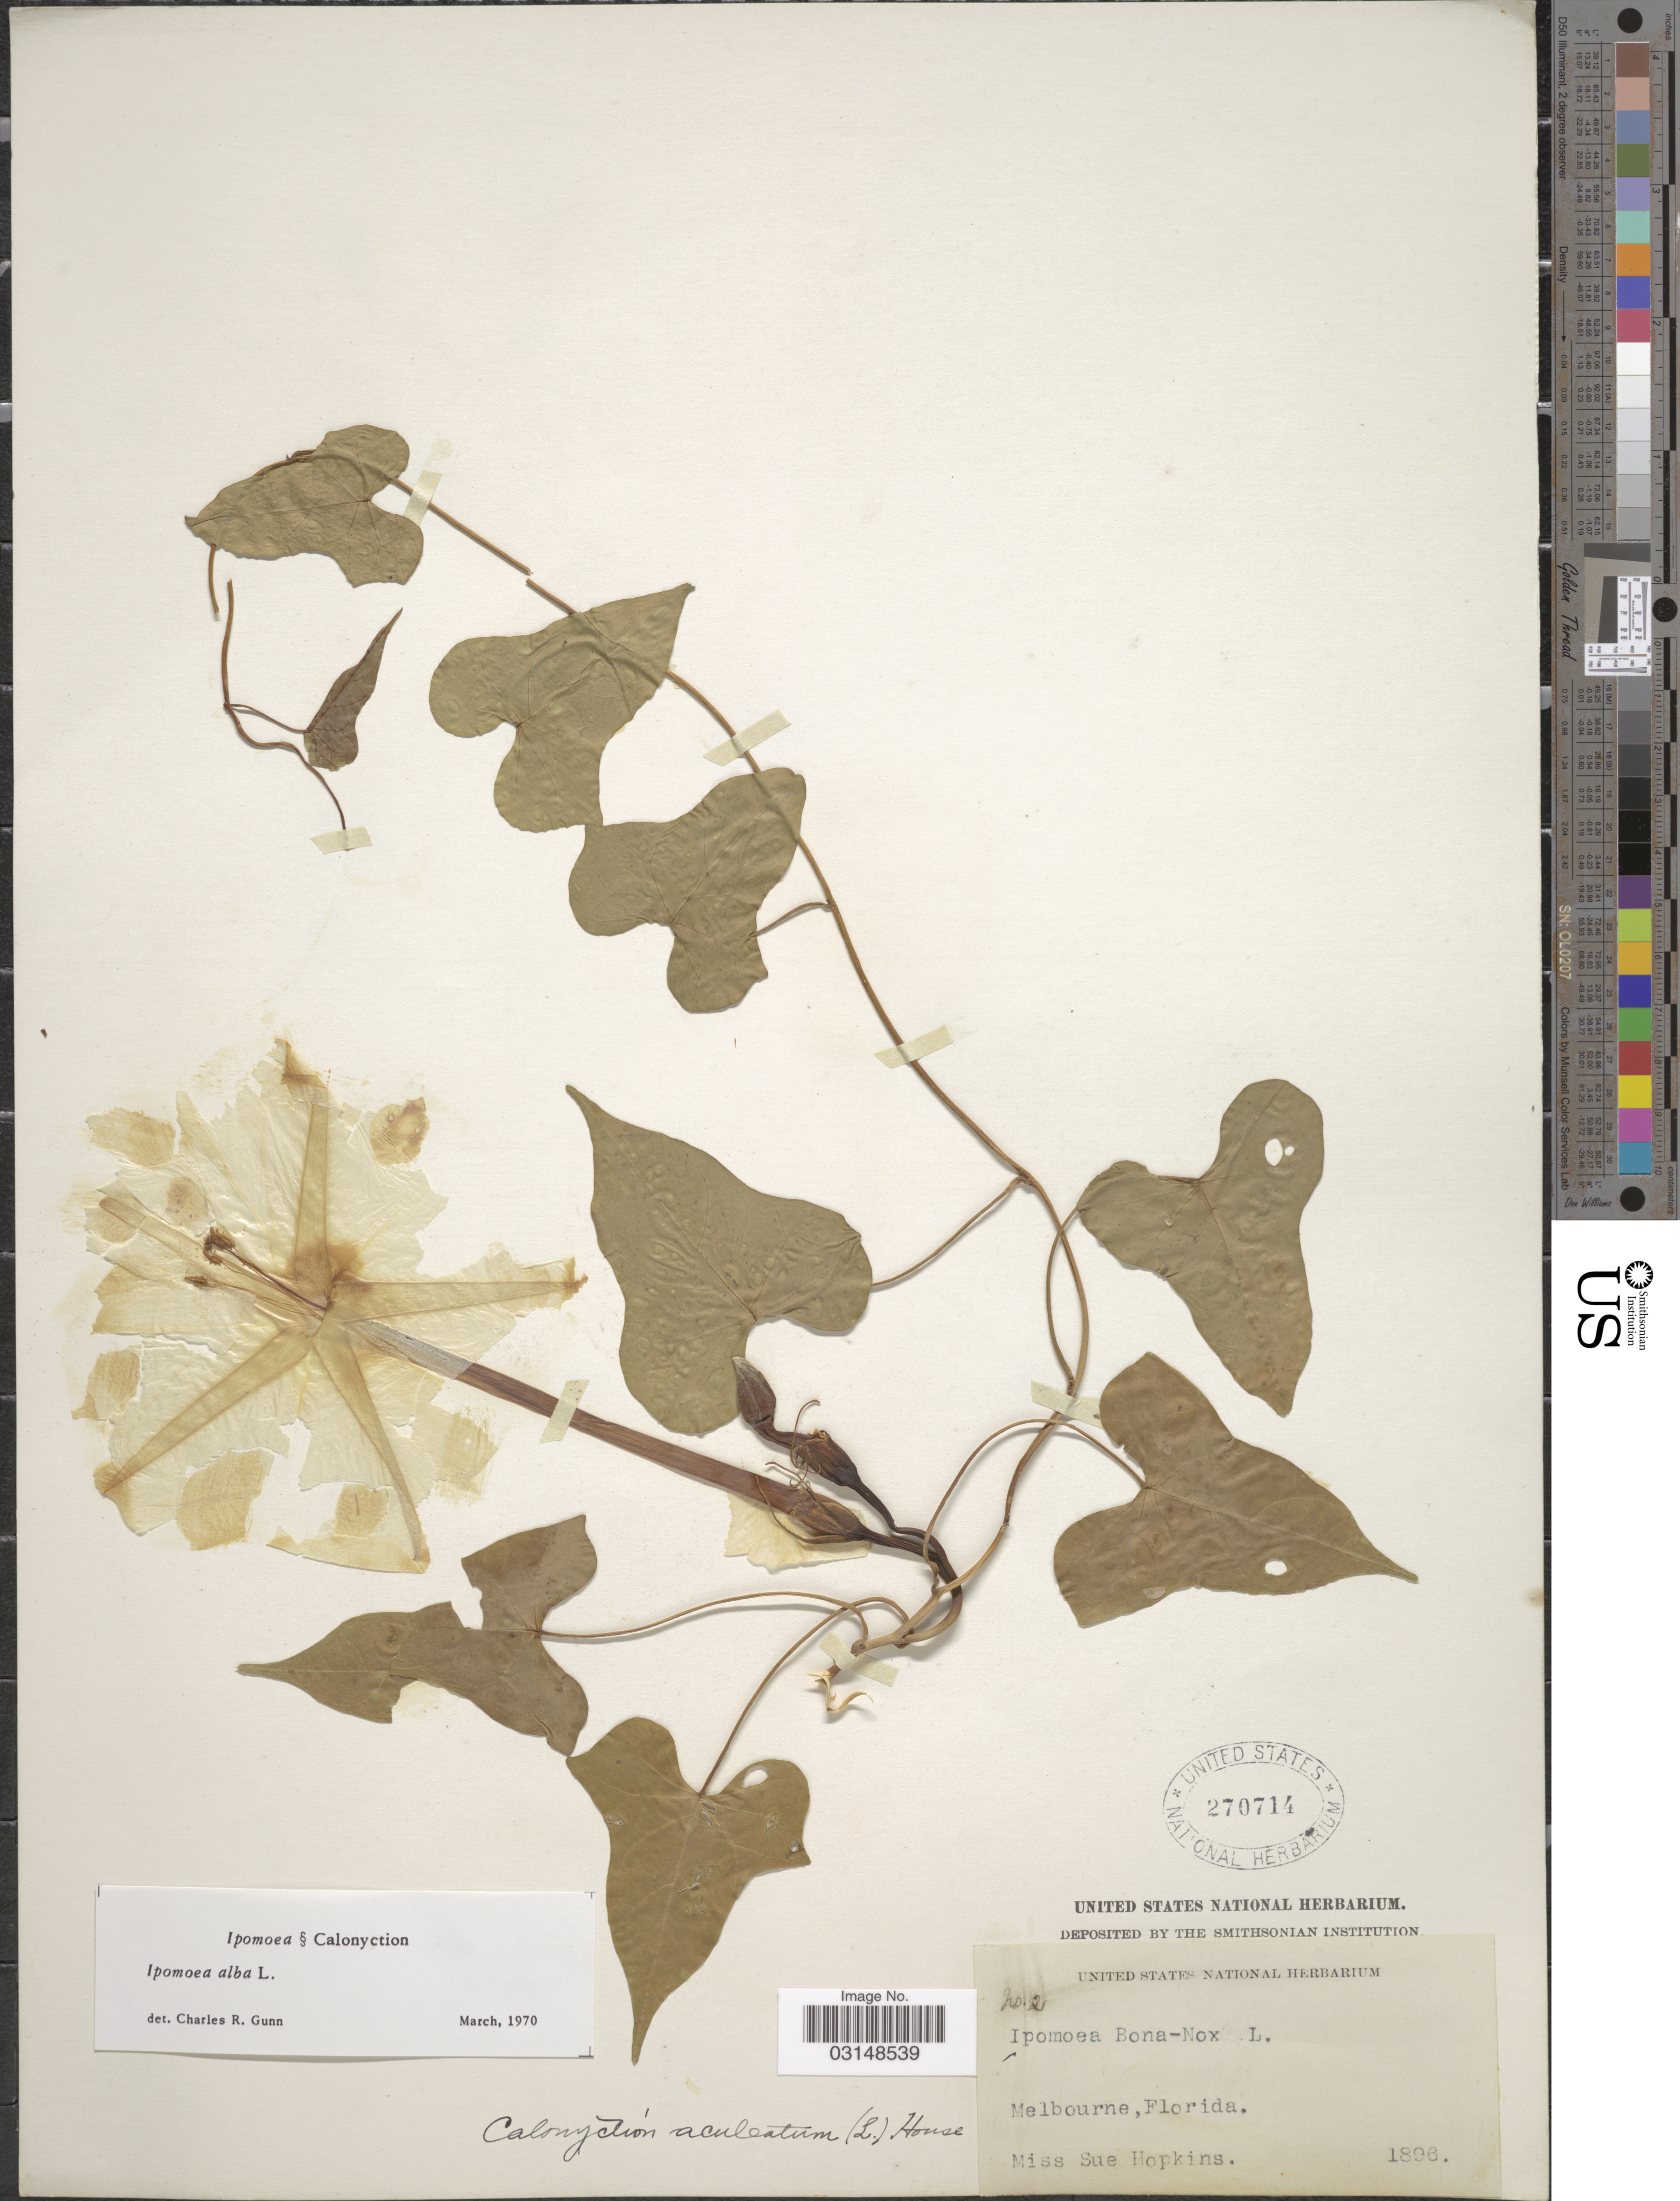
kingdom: Plantae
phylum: Tracheophyta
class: Magnoliopsida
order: Solanales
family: Convolvulaceae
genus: Ipomoea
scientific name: Ipomoea alba L.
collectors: S. Hopkins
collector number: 2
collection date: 1896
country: United States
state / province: Florida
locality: Melbourne, Florida.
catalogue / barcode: US 270714